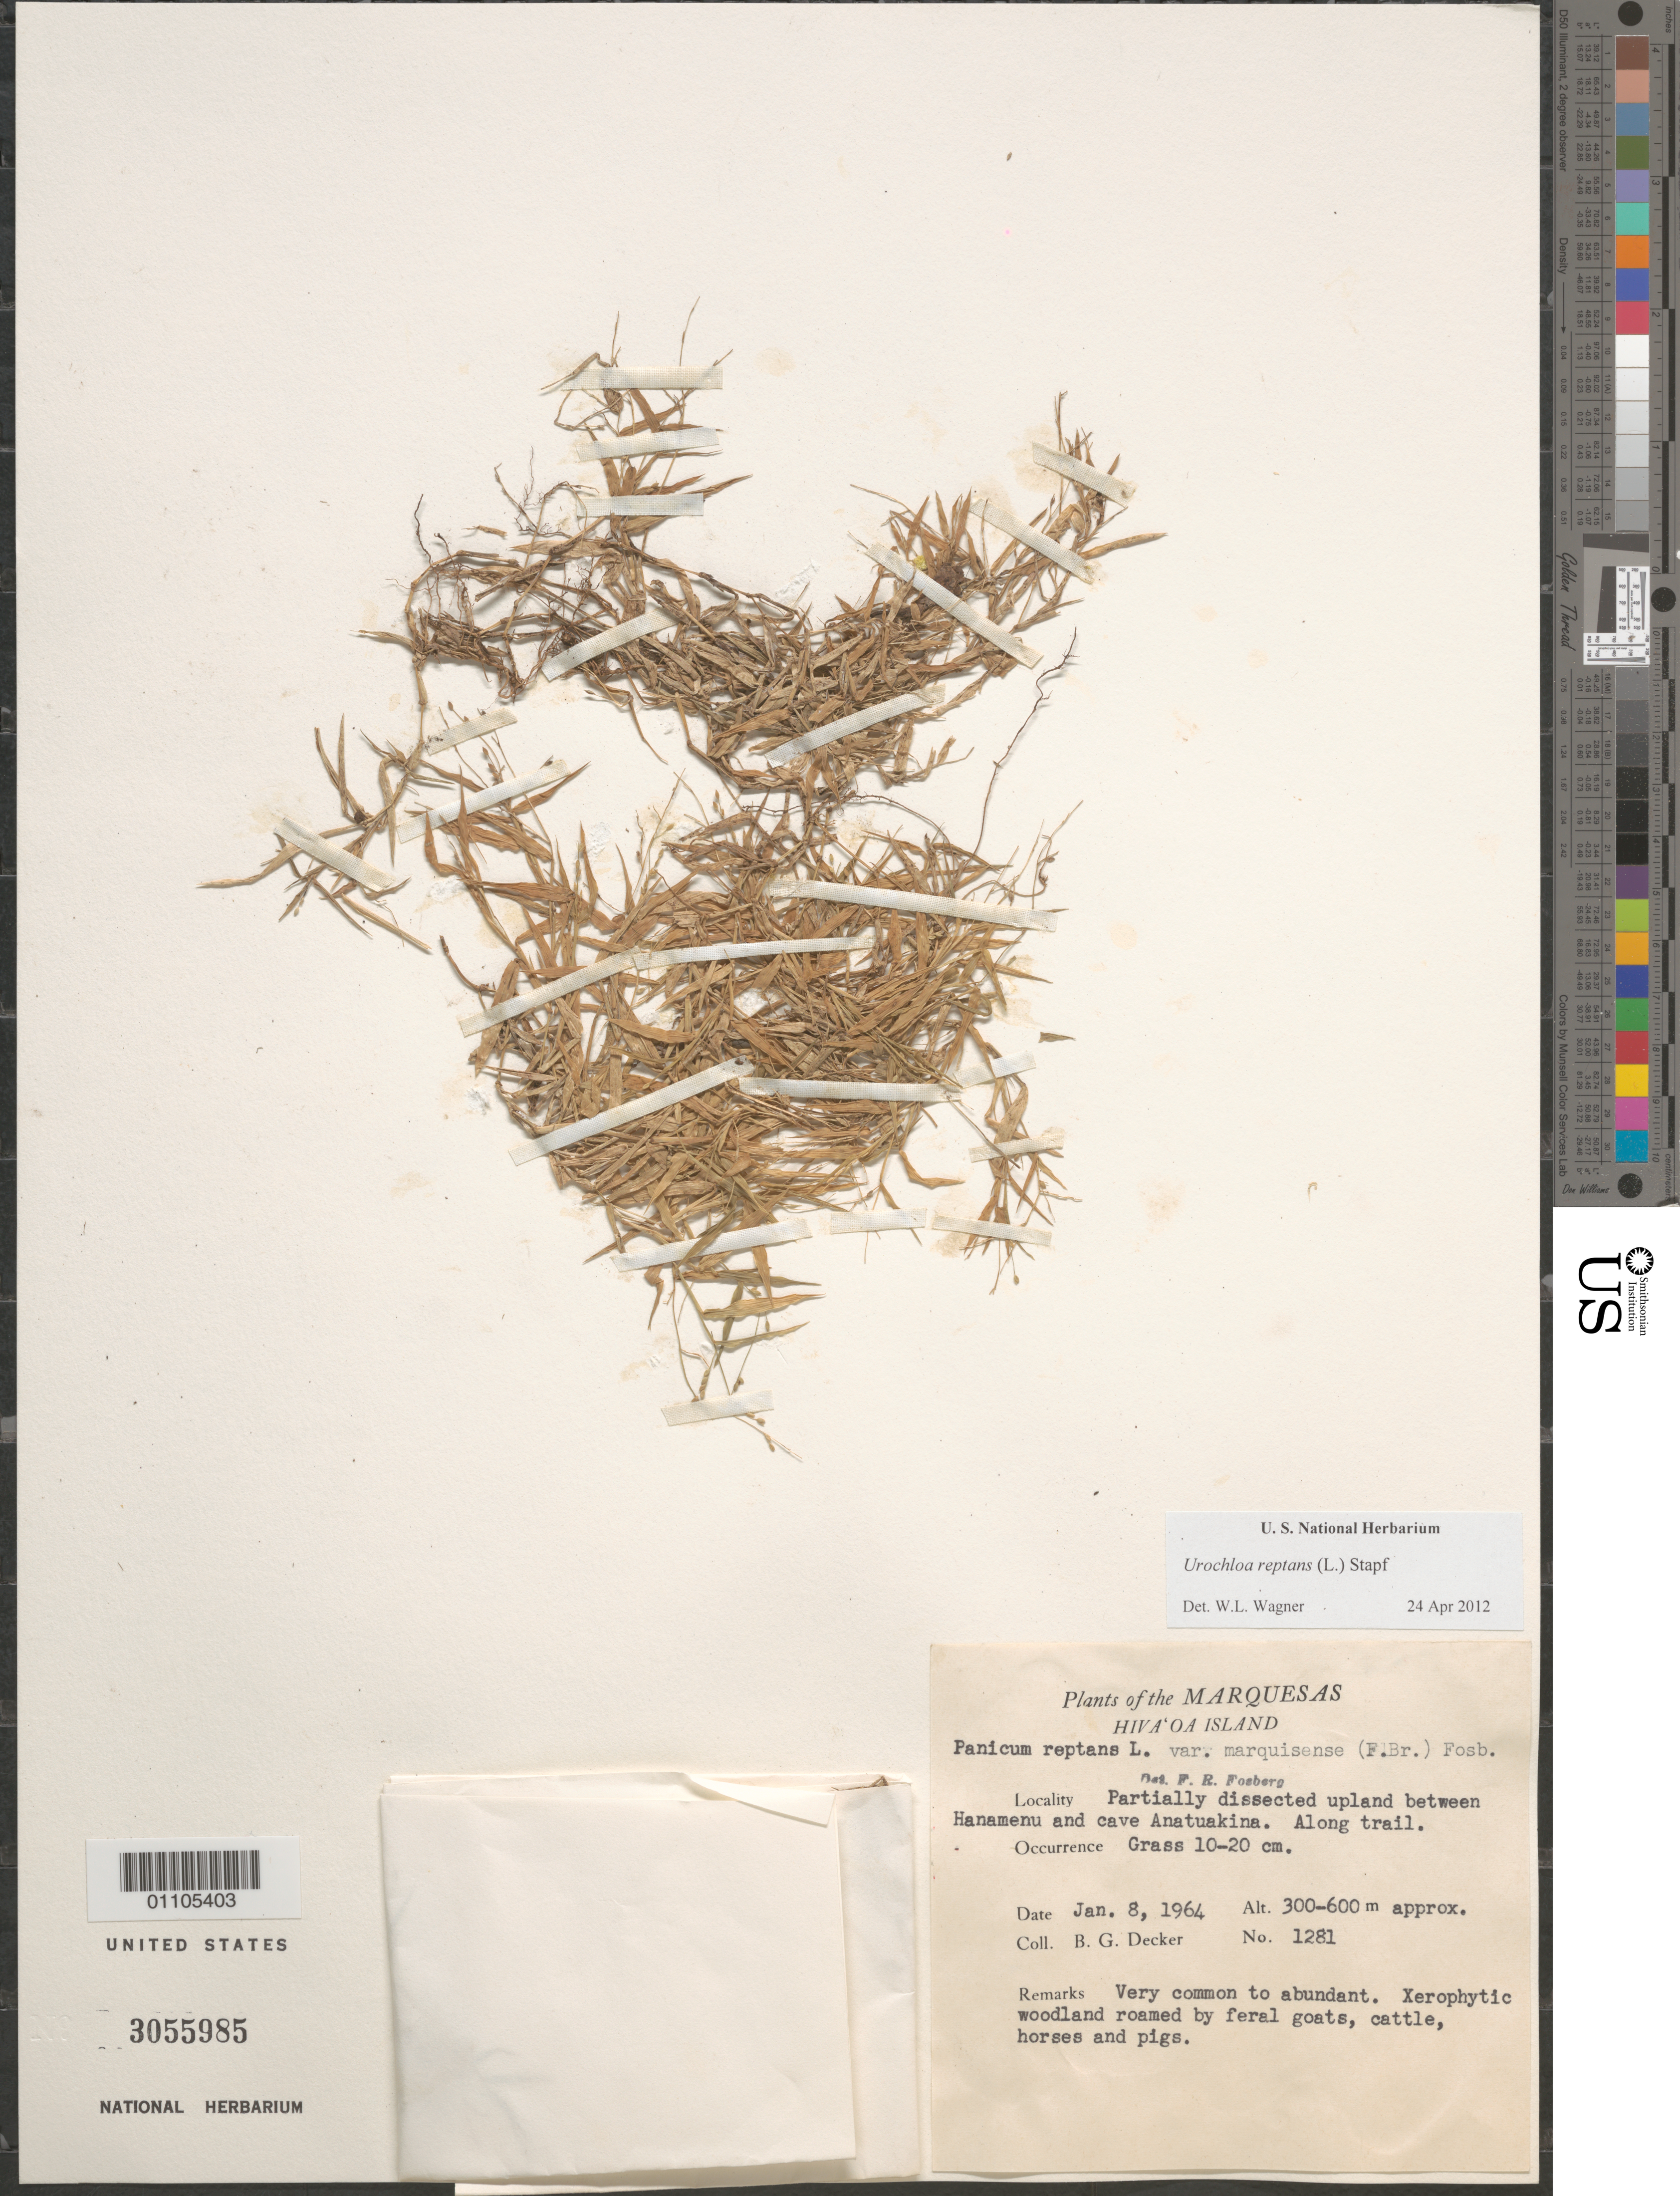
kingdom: Plantae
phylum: Tracheophyta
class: Liliopsida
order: Poales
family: Poaceae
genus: Urochloa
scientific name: Urochloa reptans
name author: (L.) Stapf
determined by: Wagner, W. L., (BOT), Smithsonian Institution - National Museum of Natural History (UNITED STATES)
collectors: B. G. Decker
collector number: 1281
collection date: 1964-01-08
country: French Polynesia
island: Hiva Oa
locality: partially dissected upland between Hanamenu and cave Anatuakina, along trail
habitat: Xerophytic woodland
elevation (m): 300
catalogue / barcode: US 3055985